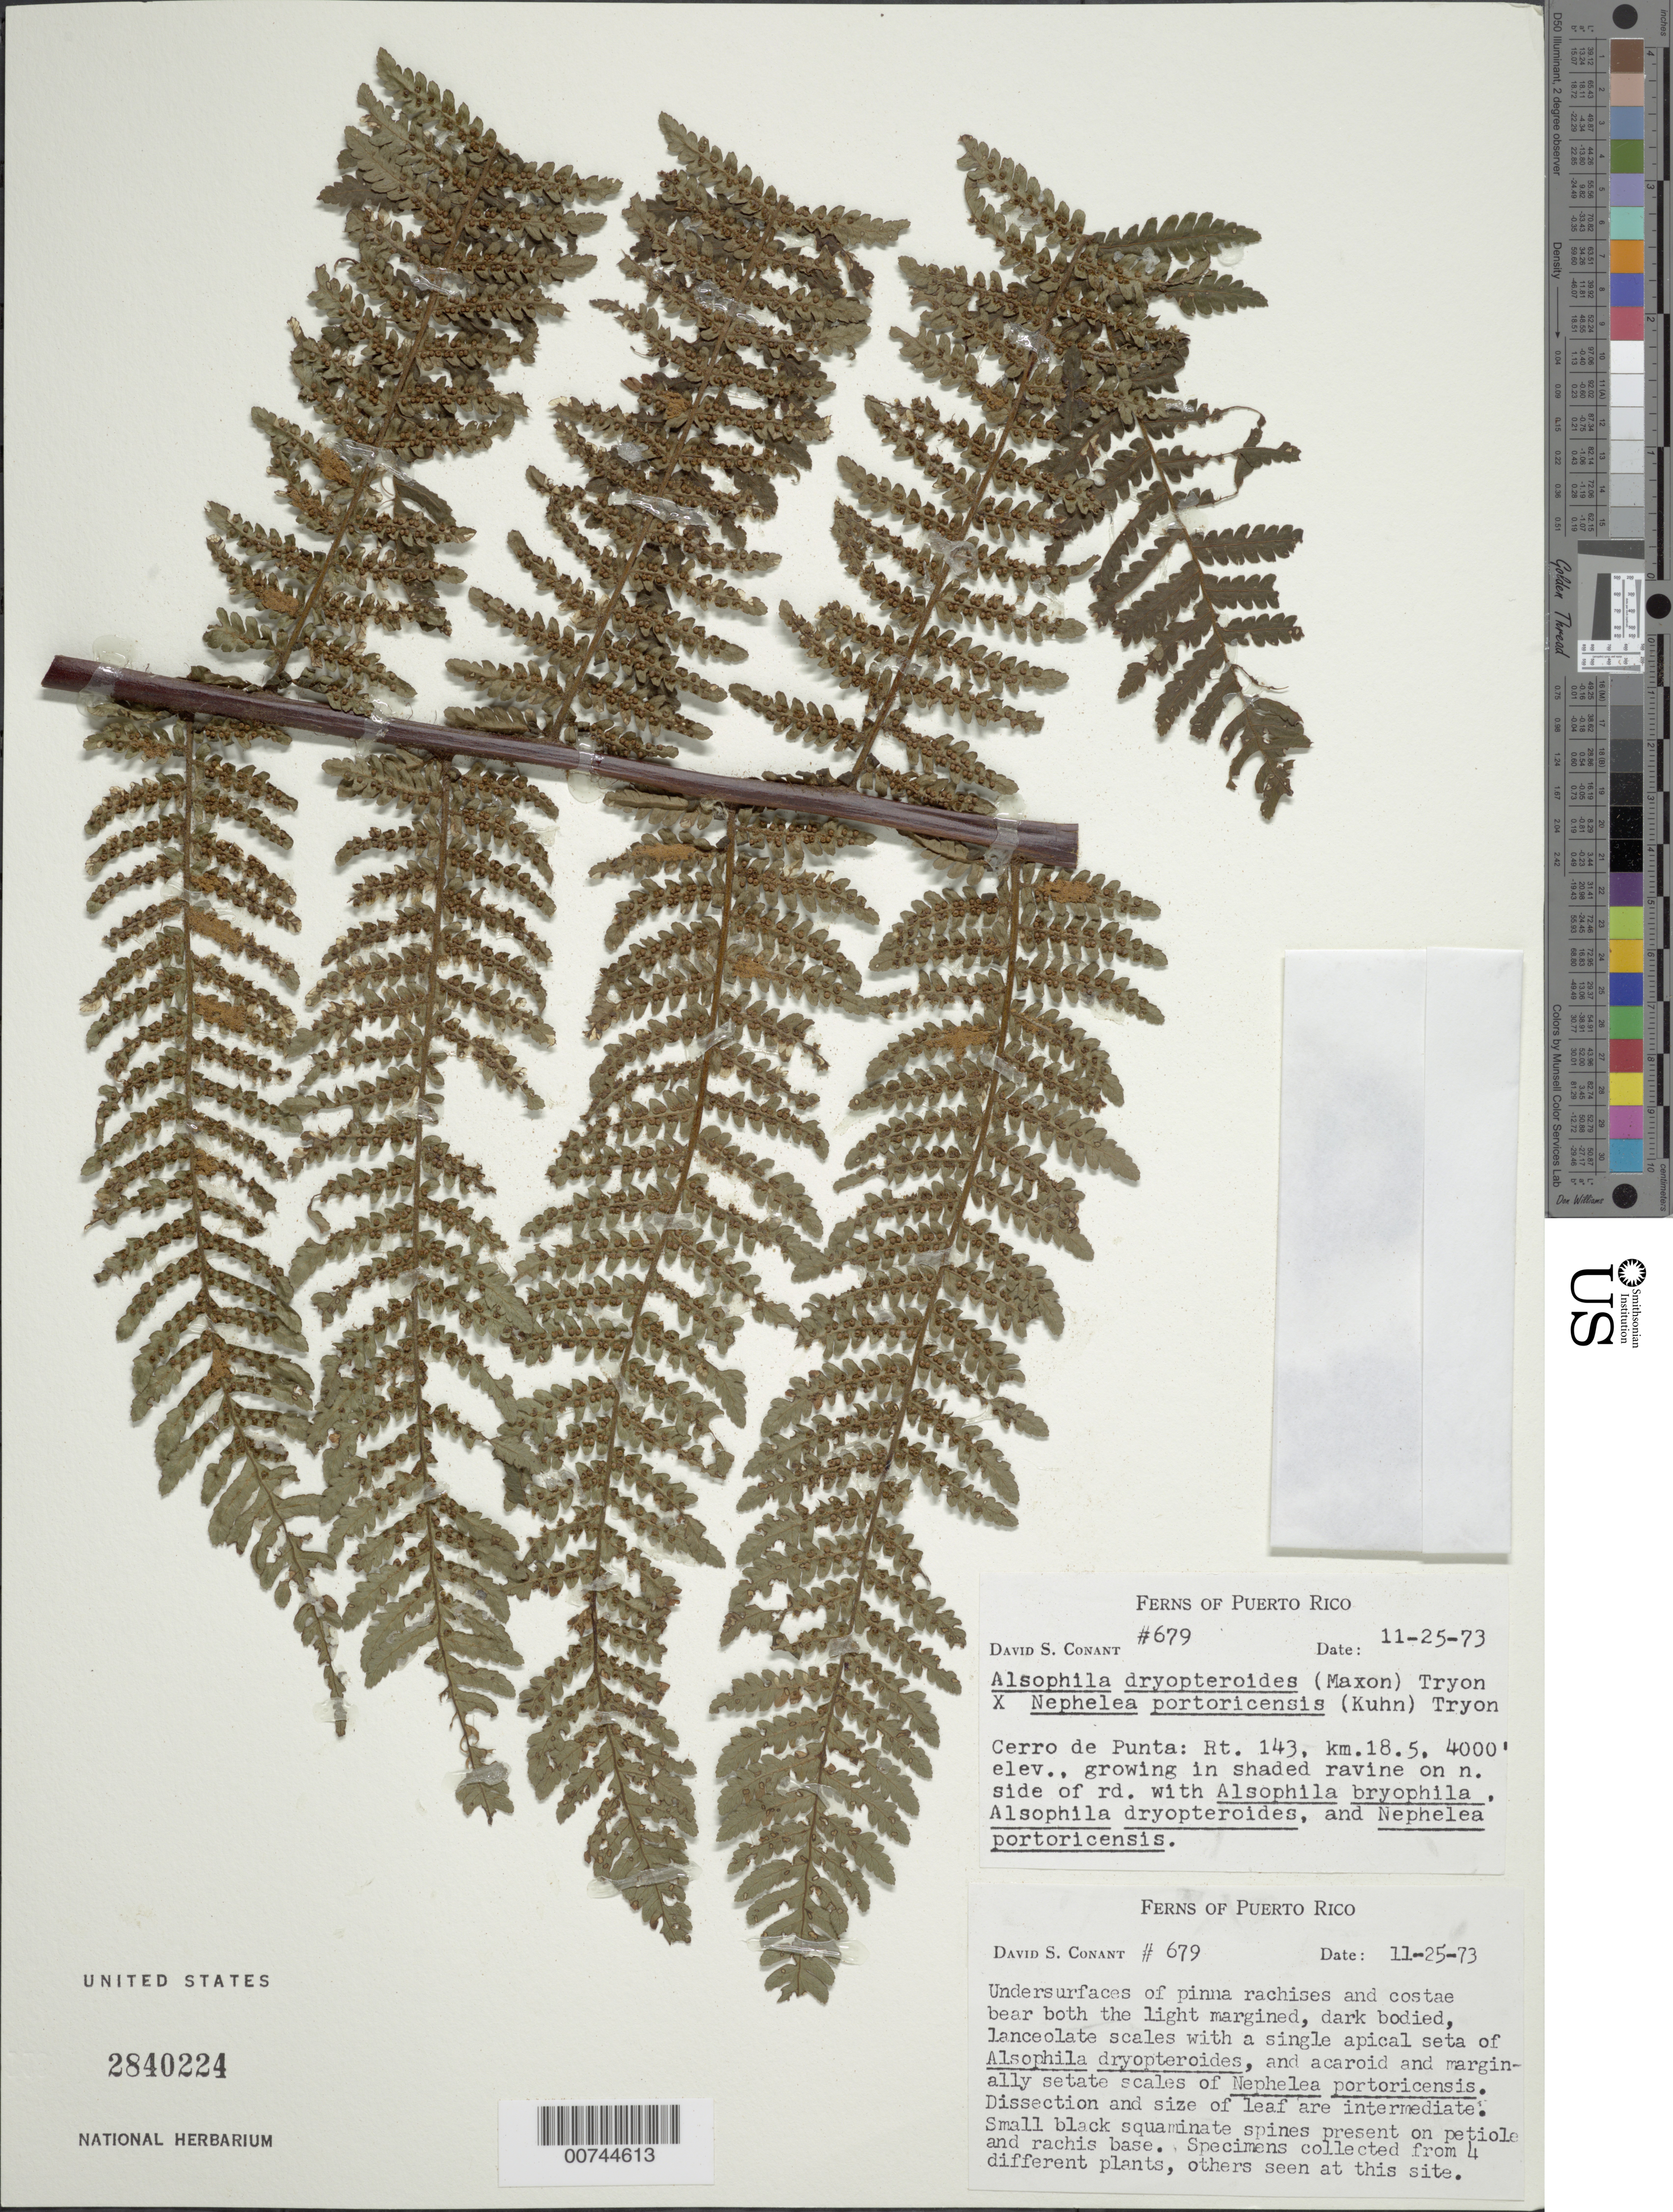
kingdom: Plantae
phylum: Tracheophyta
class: Polypodiopsida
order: Cyatheales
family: Cyatheaceae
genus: Alsophila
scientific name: Alsophila dryopteroides x A. portoricensis (Spreng. ex Kuhn) D.S. Conant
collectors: D. S. Conant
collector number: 279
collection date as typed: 25 Nov 1973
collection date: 1973-11-25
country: Puerto Rico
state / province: Jayuya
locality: Cerro de Punta: Rt. 143, km 18.5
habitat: Growing in shaded ravine on N. side of road with Alsophila bryophila, A. dryopteroides, and Nephelea portoricensis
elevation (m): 1219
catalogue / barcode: US 2840224